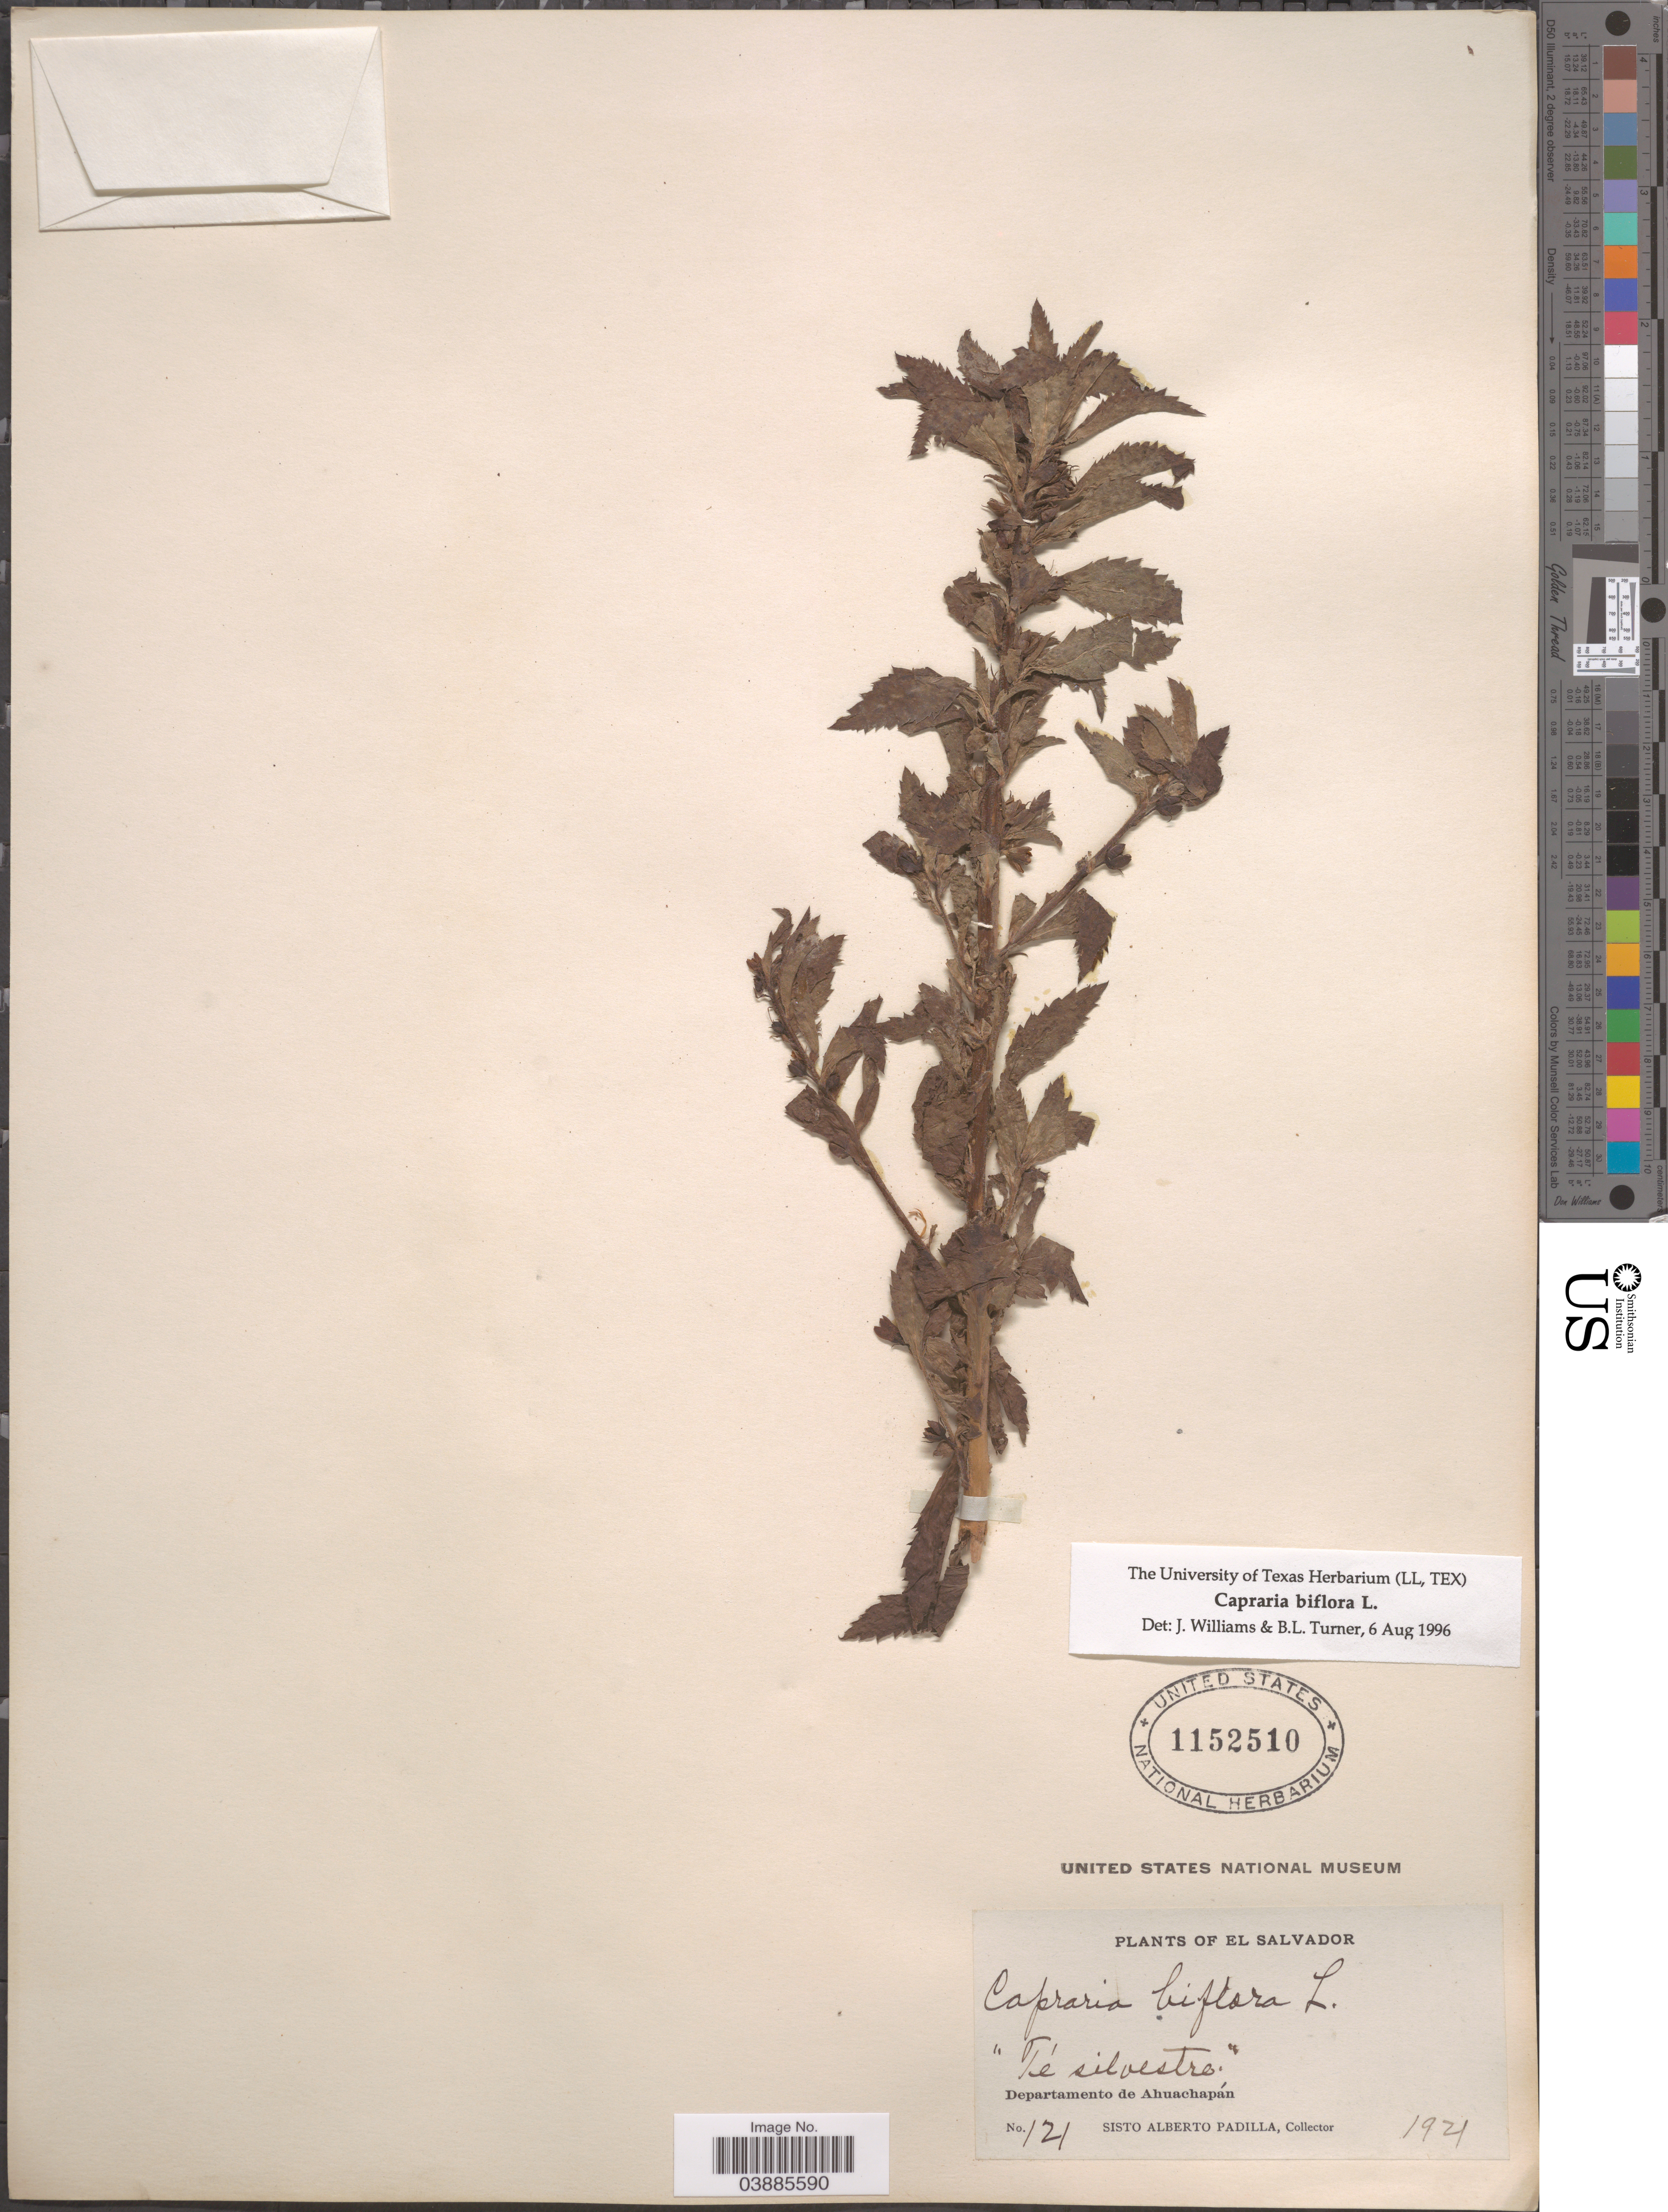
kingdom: Plantae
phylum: Tracheophyta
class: Magnoliopsida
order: Lamiales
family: Scrophulariaceae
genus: Capraria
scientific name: Capraria biflora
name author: L.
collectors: S. A. Padilla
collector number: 121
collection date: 1921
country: El Salvador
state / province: Ahuachapan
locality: Departamento de Ahuachapán.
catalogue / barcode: US 1152510